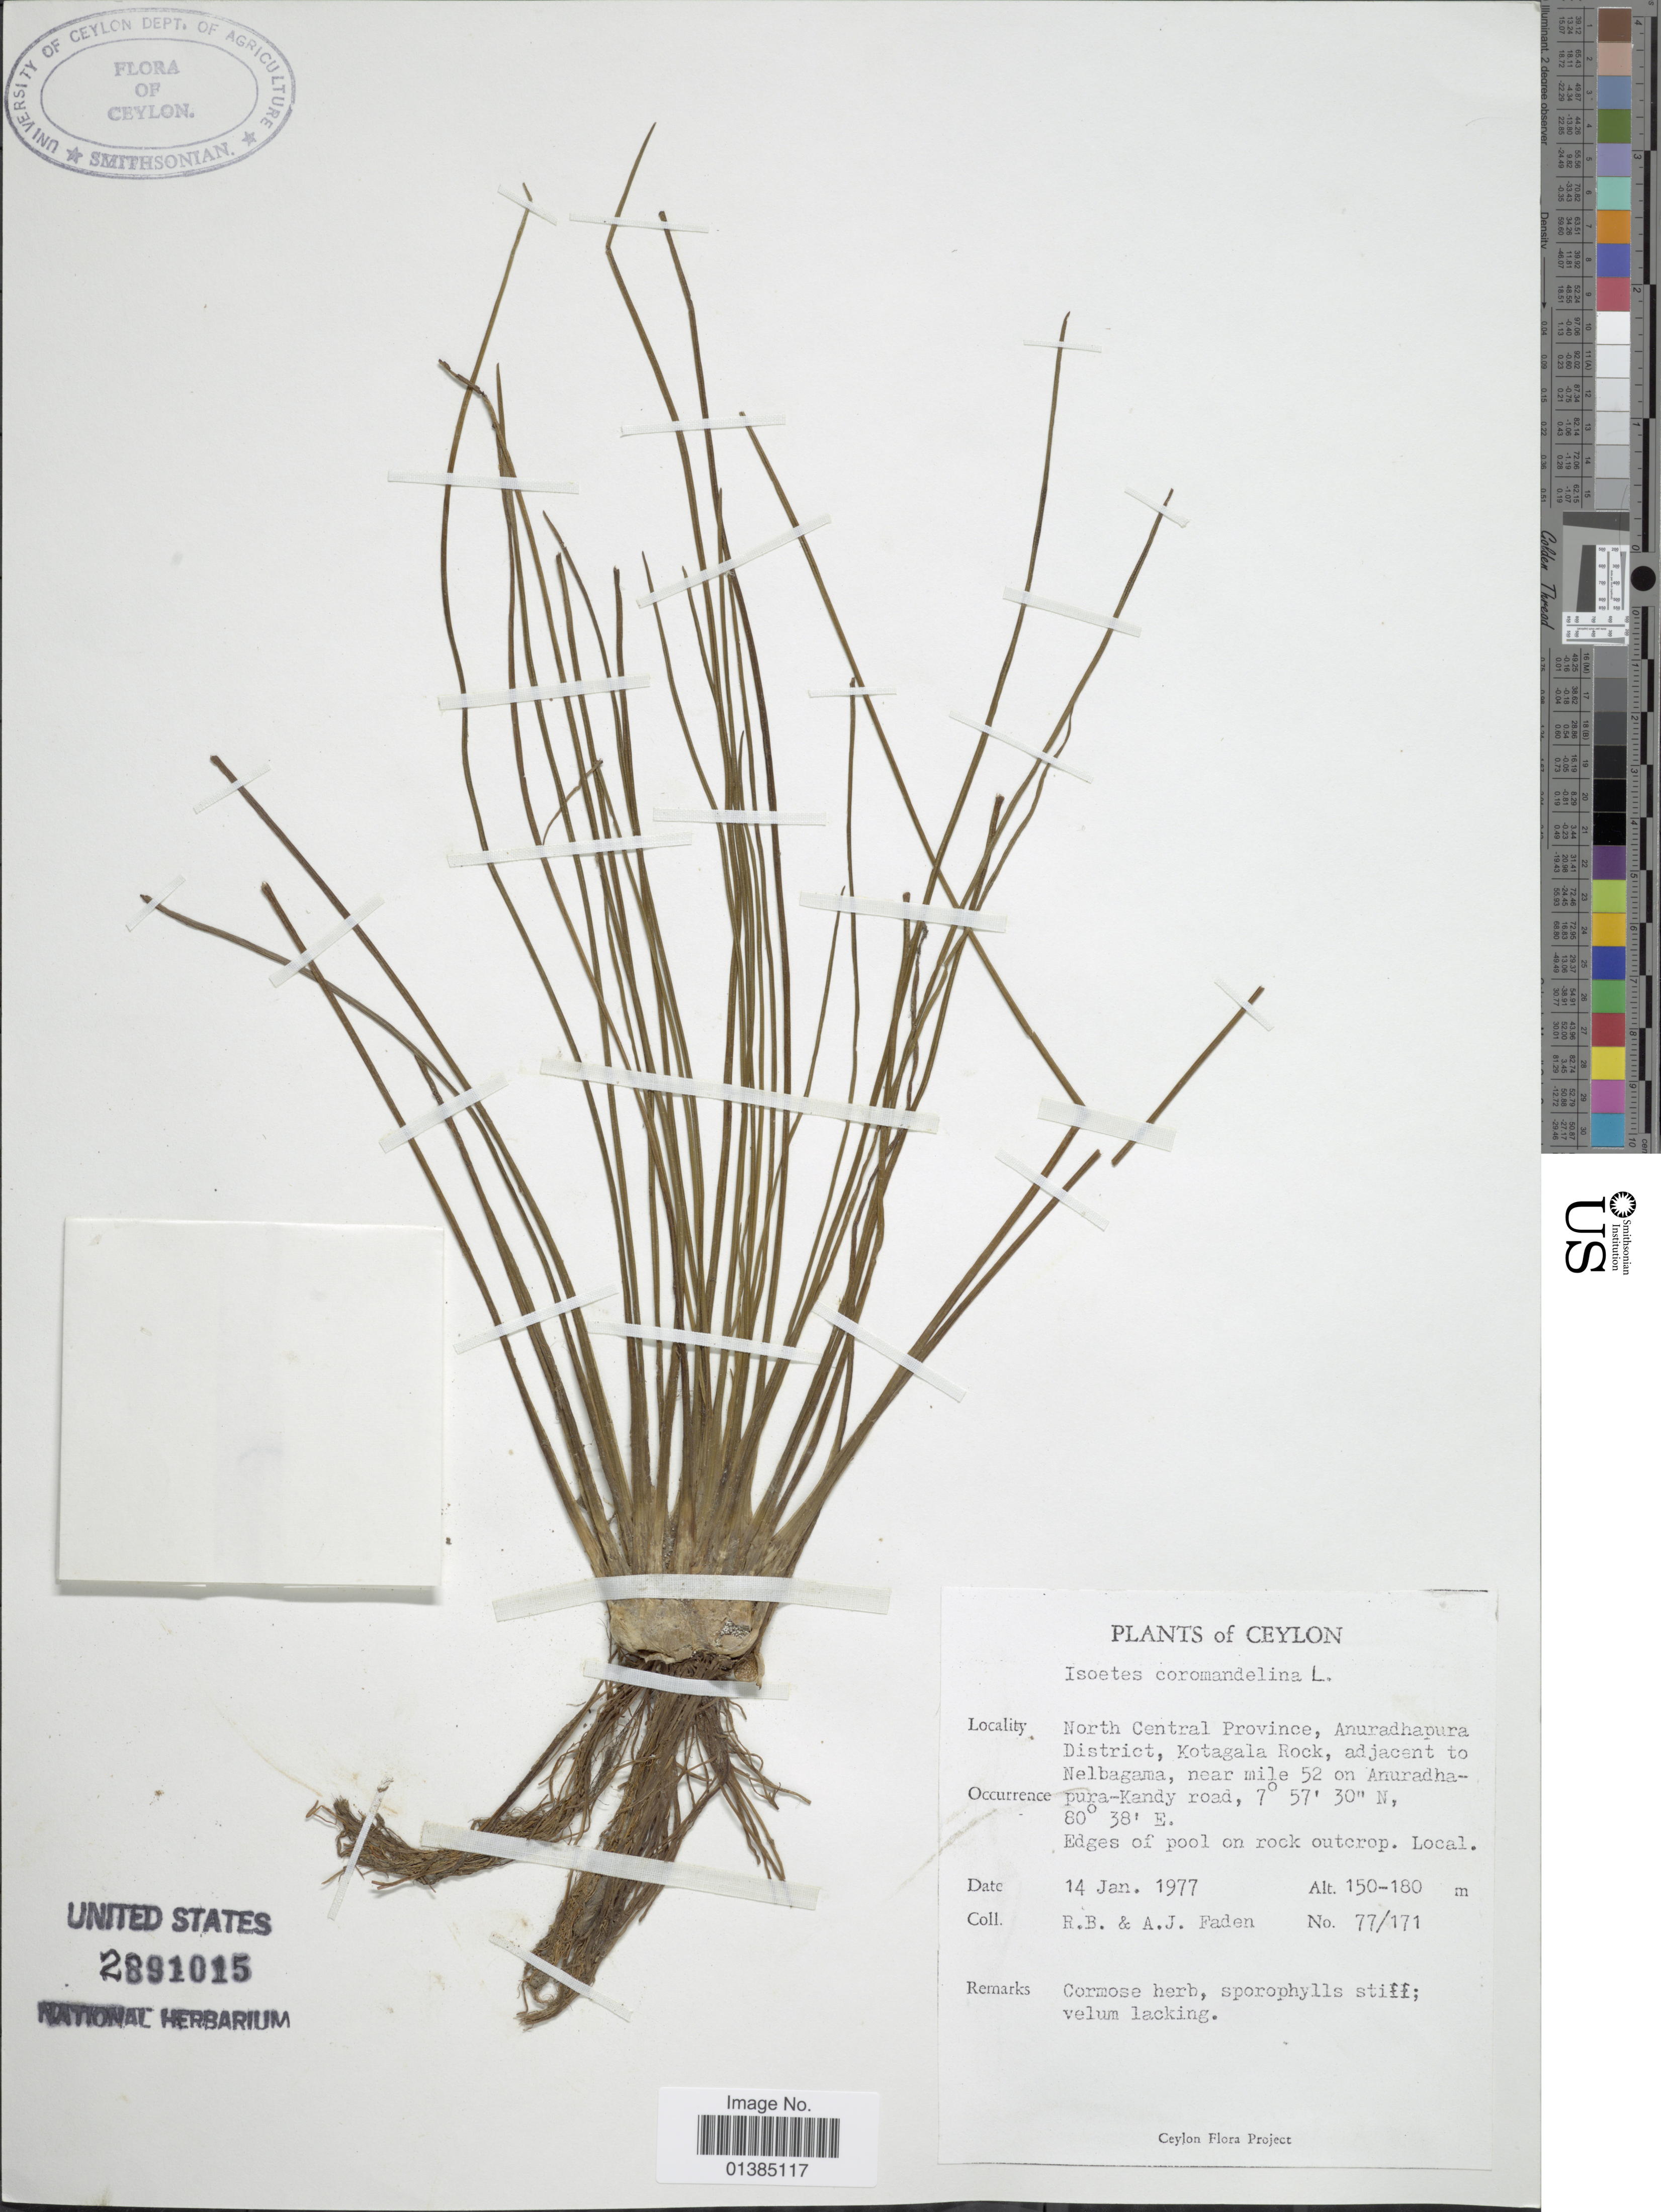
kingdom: Plantae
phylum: Tracheophyta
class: Lycopodiopsida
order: Isoetales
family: Isoetaceae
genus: Isoetes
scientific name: Isoetes coromandelina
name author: L. f.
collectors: R. B. Faden & A. J. Faden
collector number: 77/171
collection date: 1977-01-14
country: Sri Lanka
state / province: North Central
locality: Ceylon. Anuradhapura District, Kotagala Rock, adjacent to Nelbagama, near mile 52 on Anuradhapura-Kandy road.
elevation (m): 150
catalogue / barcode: US 2891015